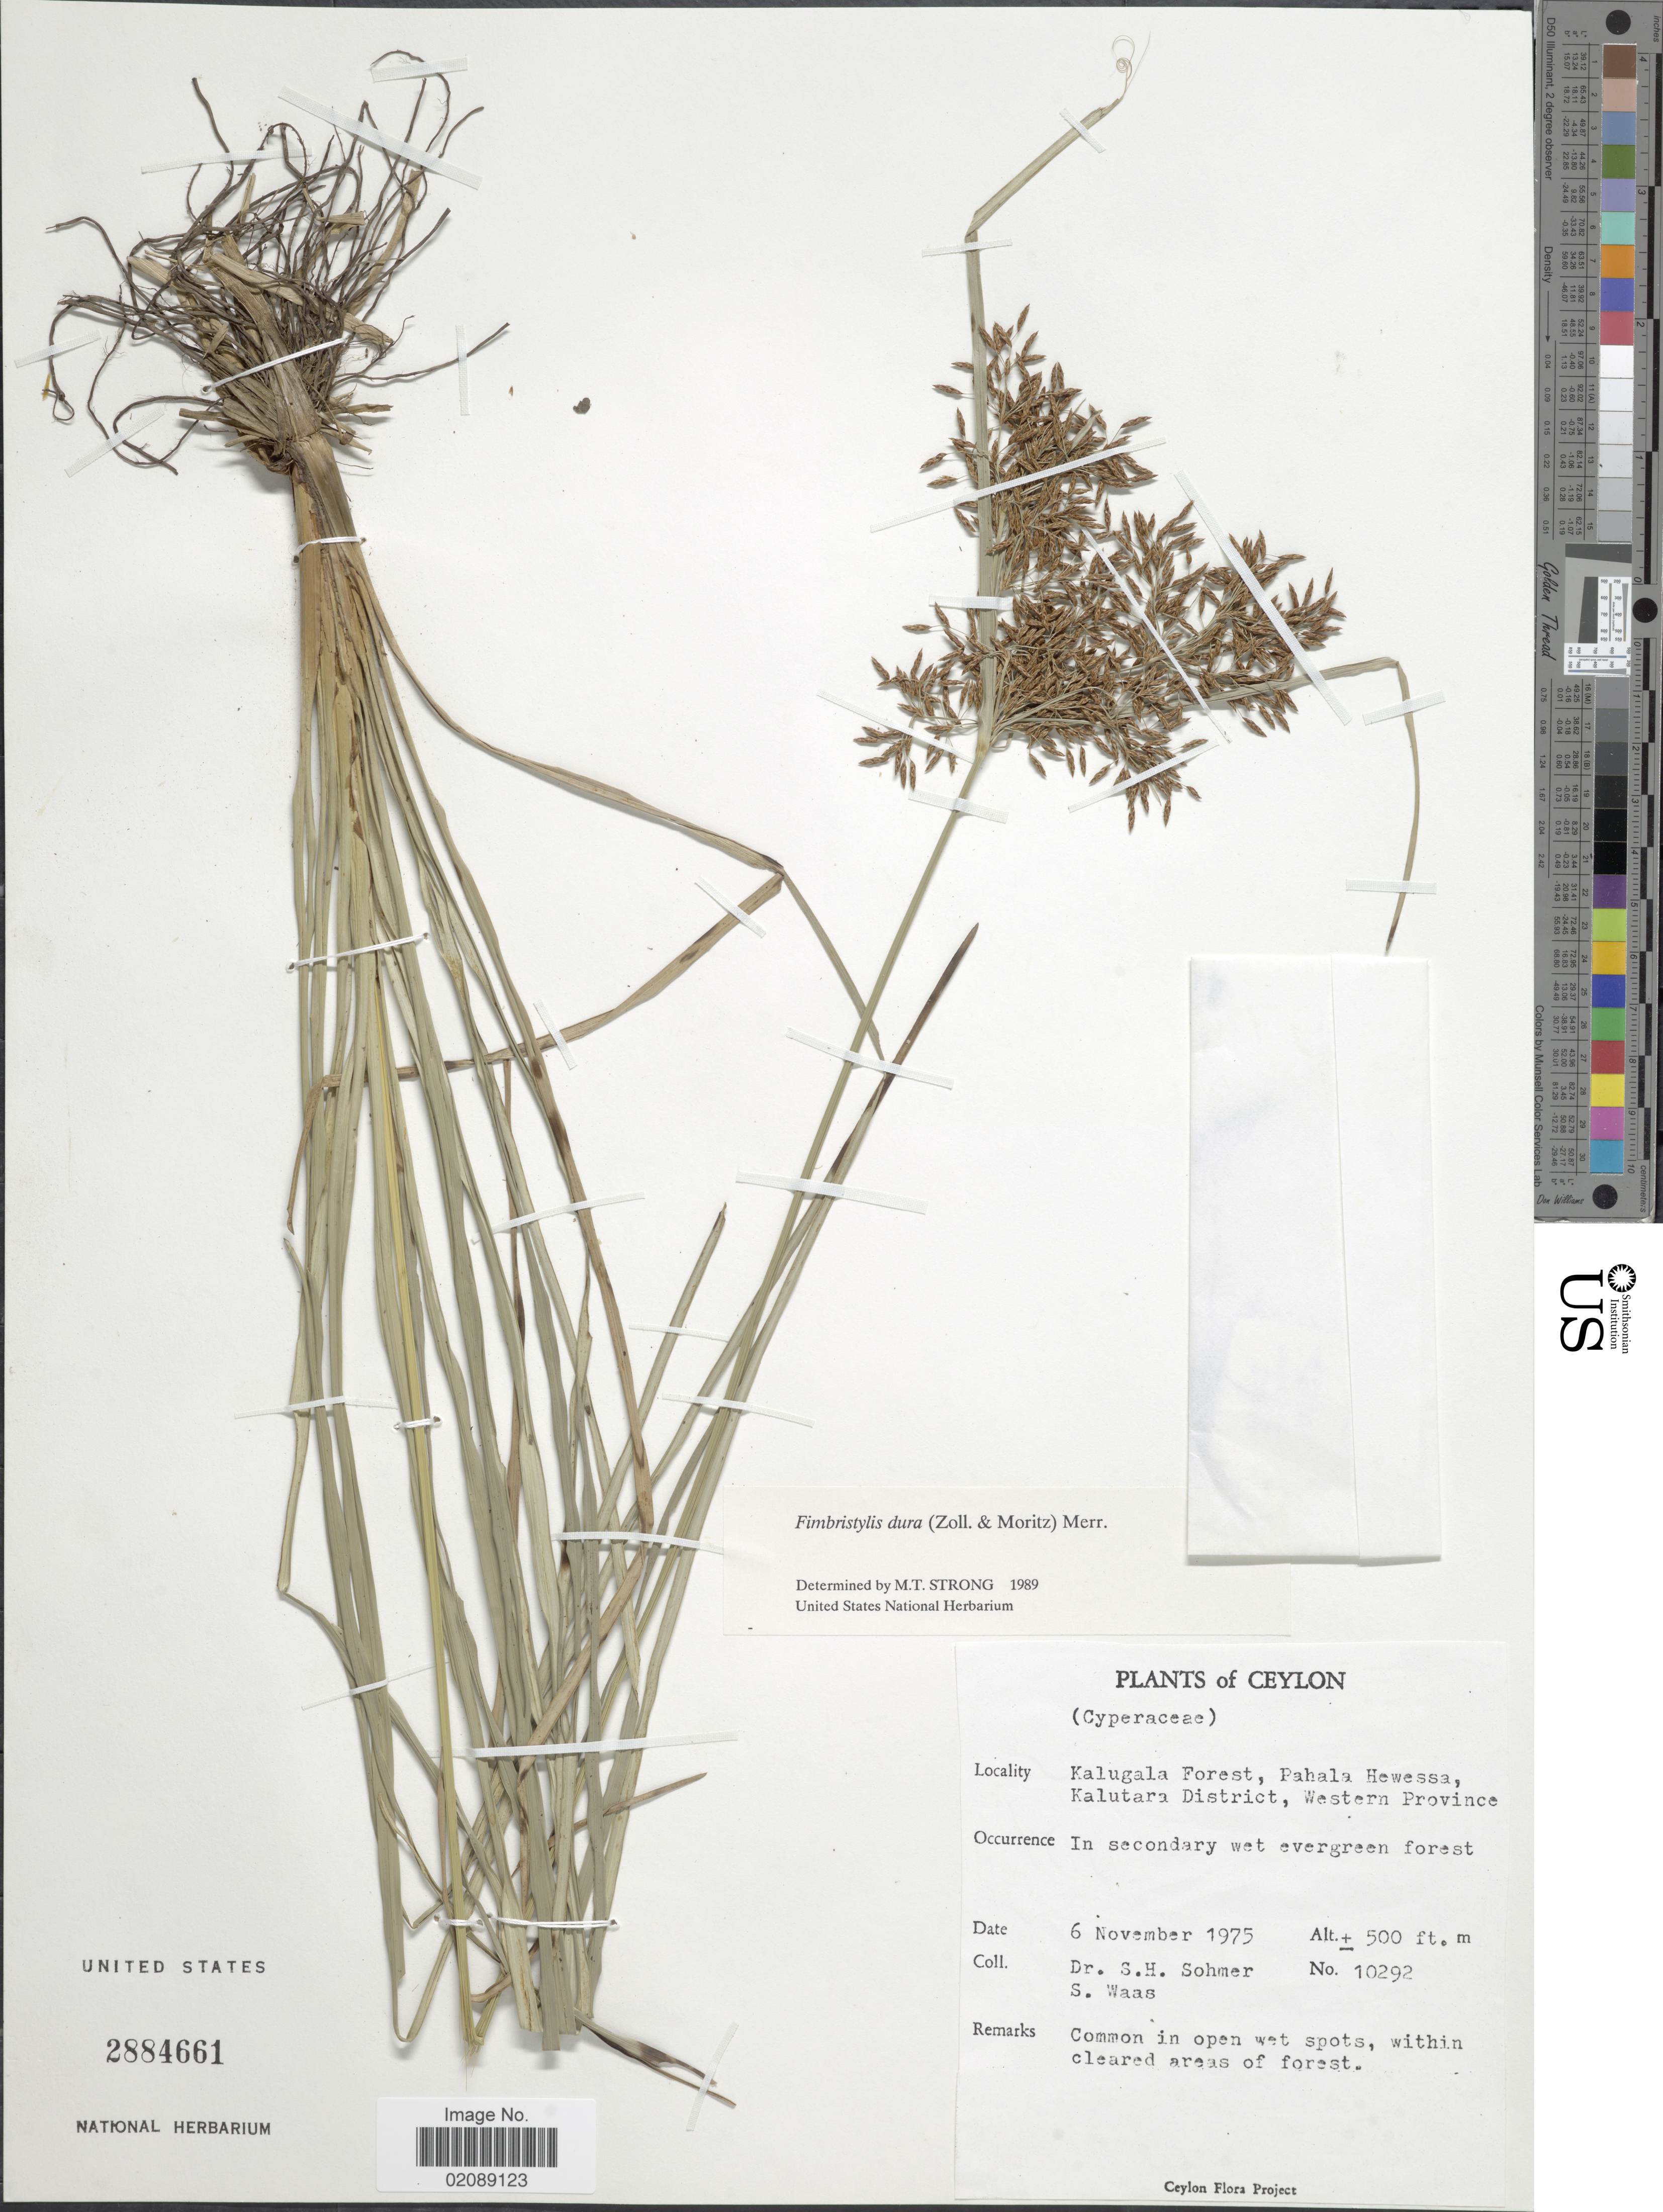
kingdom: Plantae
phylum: Tracheophyta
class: Liliopsida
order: Poales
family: Cyperaceae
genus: Fimbristylis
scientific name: Fimbristylis dura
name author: (Zoll. & Moritzi) Merr.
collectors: S. H. Sohmer & S. Waas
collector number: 10292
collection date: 1975-11-06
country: Sri Lanka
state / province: Western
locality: Ceylon, Kalugala Forest, Pahala Hewessa, Kalutara District, In secondary wet evergreen forest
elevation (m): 152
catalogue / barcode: US 2884661